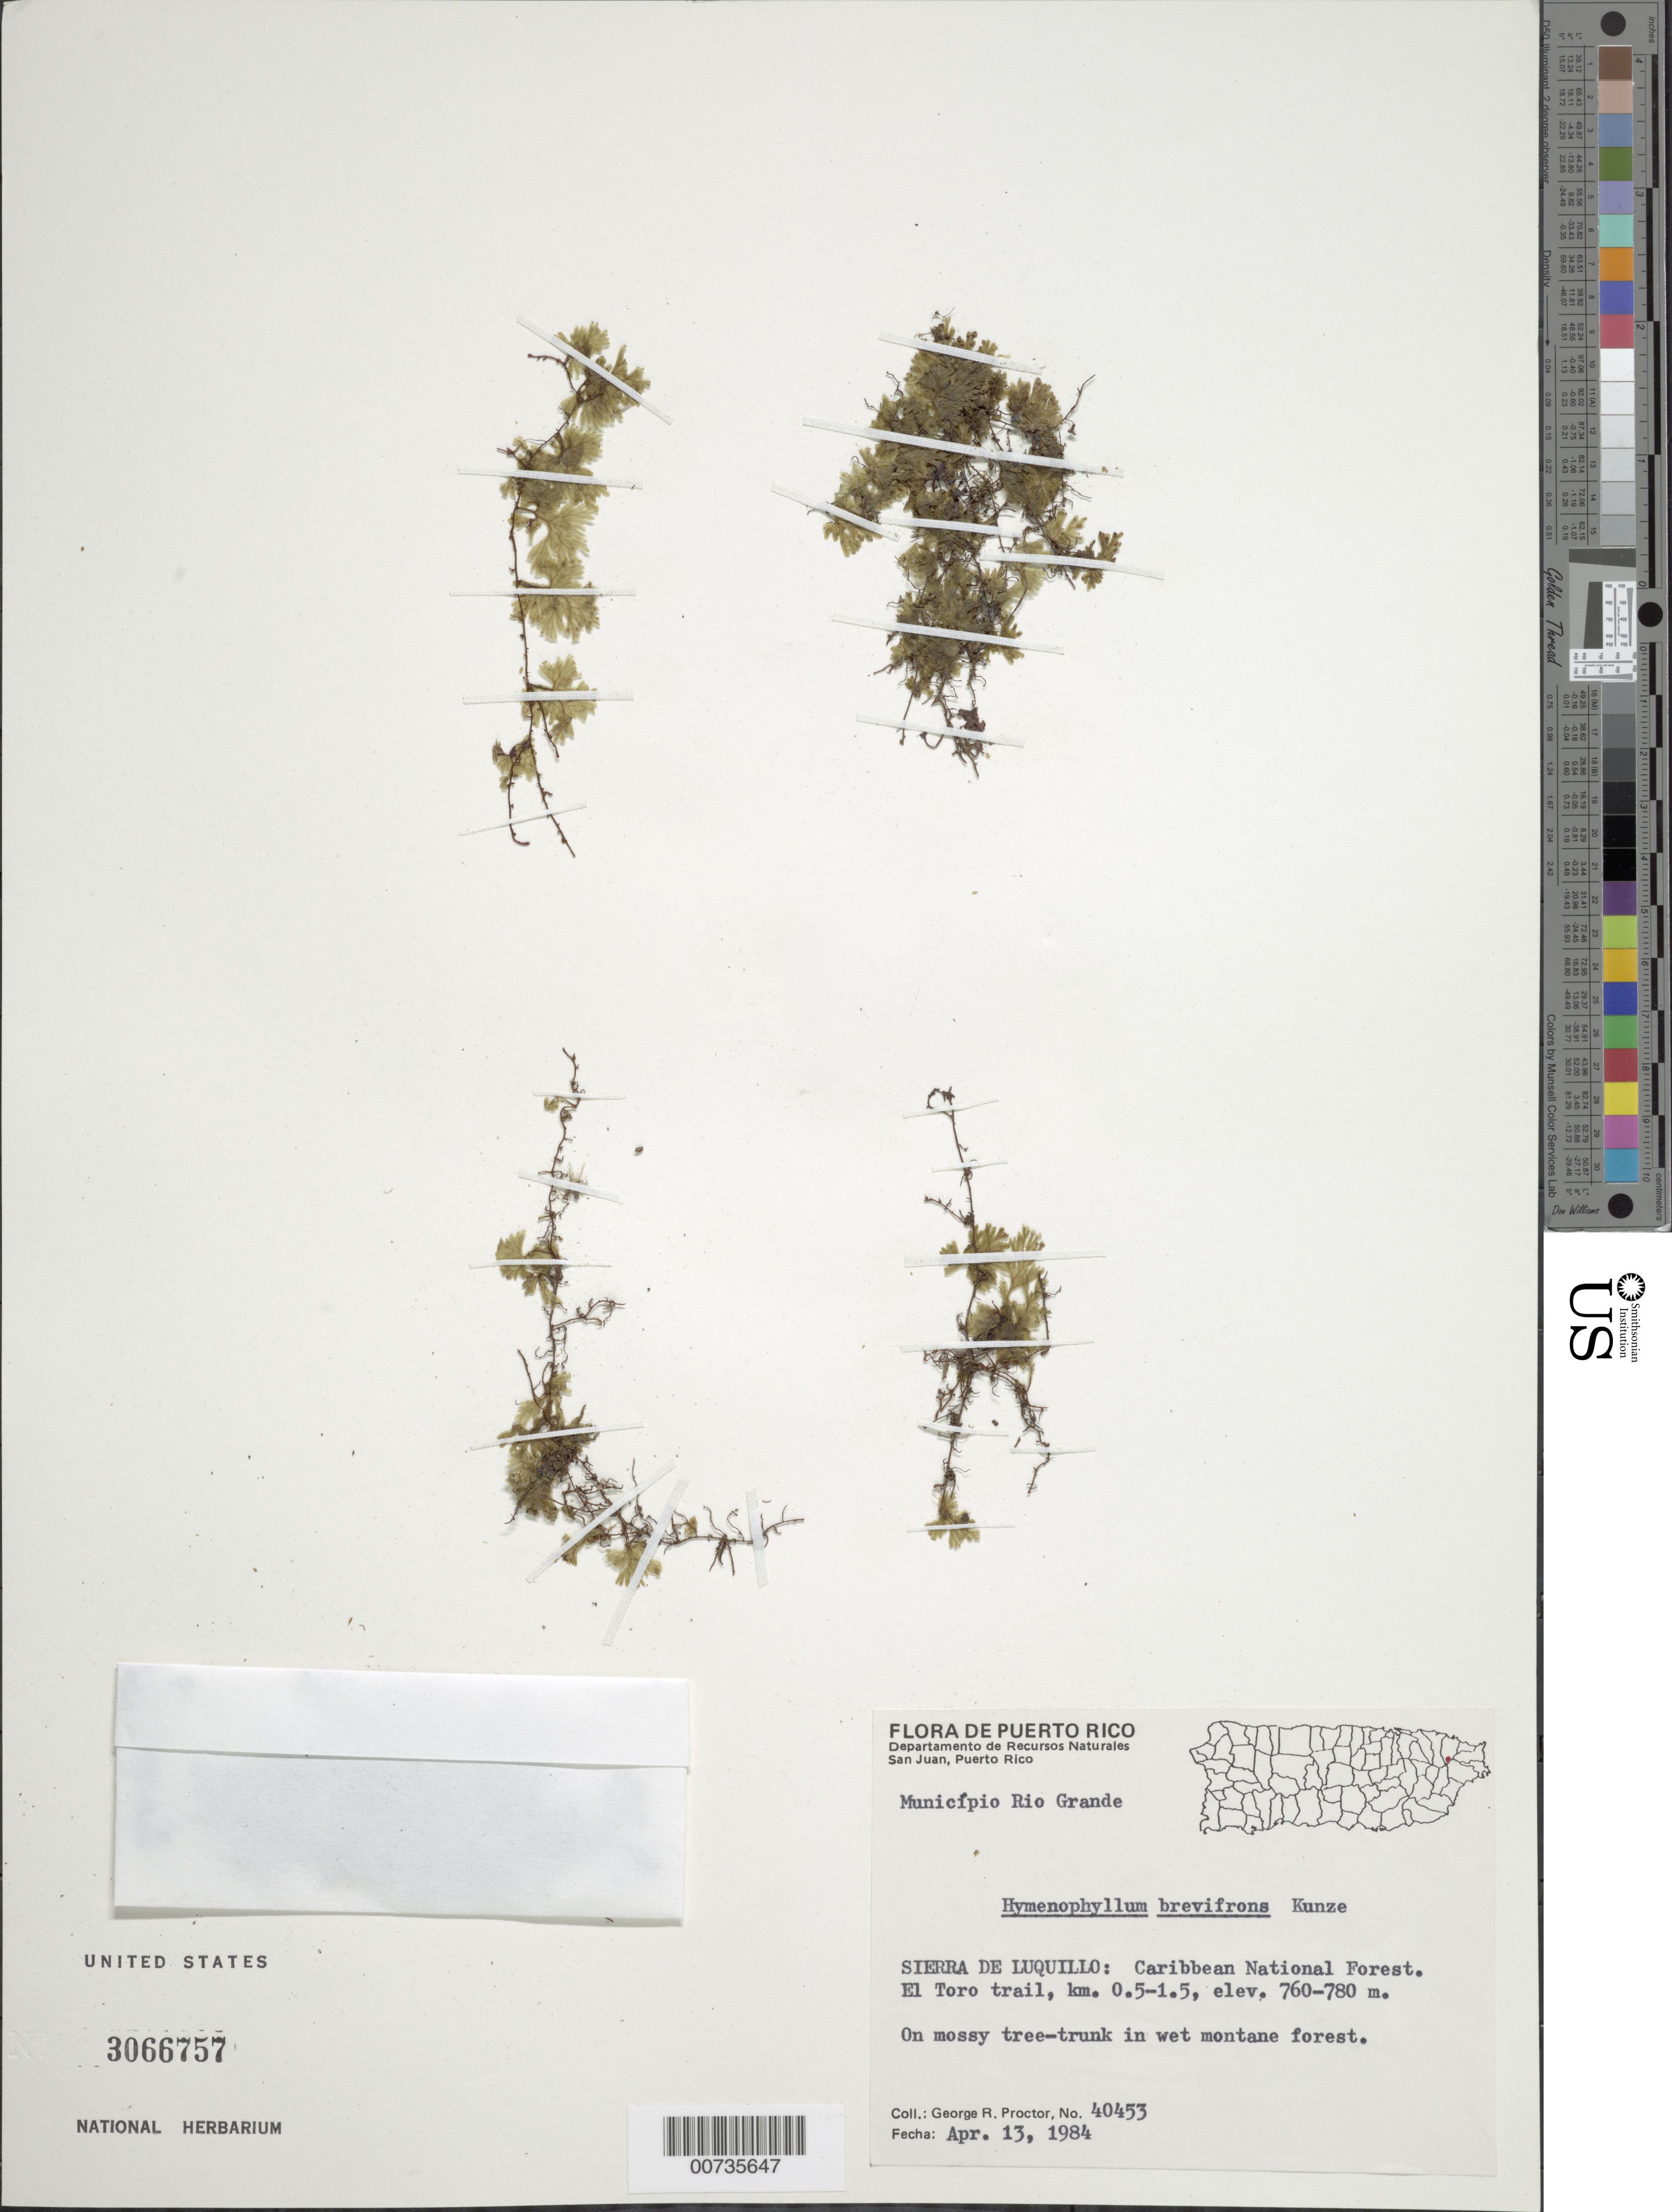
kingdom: Plantae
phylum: Tracheophyta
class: Polypodiopsida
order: Hymenophyllales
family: Hymenophyllaceae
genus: Hymenophyllum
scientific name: Hymenophyllum brevifrons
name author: Kunze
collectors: G. R. Proctor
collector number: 40453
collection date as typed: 13 Apr 1984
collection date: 1984-04-13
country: Puerto Rico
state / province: Río Grande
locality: Mun. Rio Grande, Sierra de Luquillo: Carib. Natl. Forest, El Toro trail, km 0.5-1.5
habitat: On mossy tree-trunk in wet montane forest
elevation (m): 760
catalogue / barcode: US 3066757